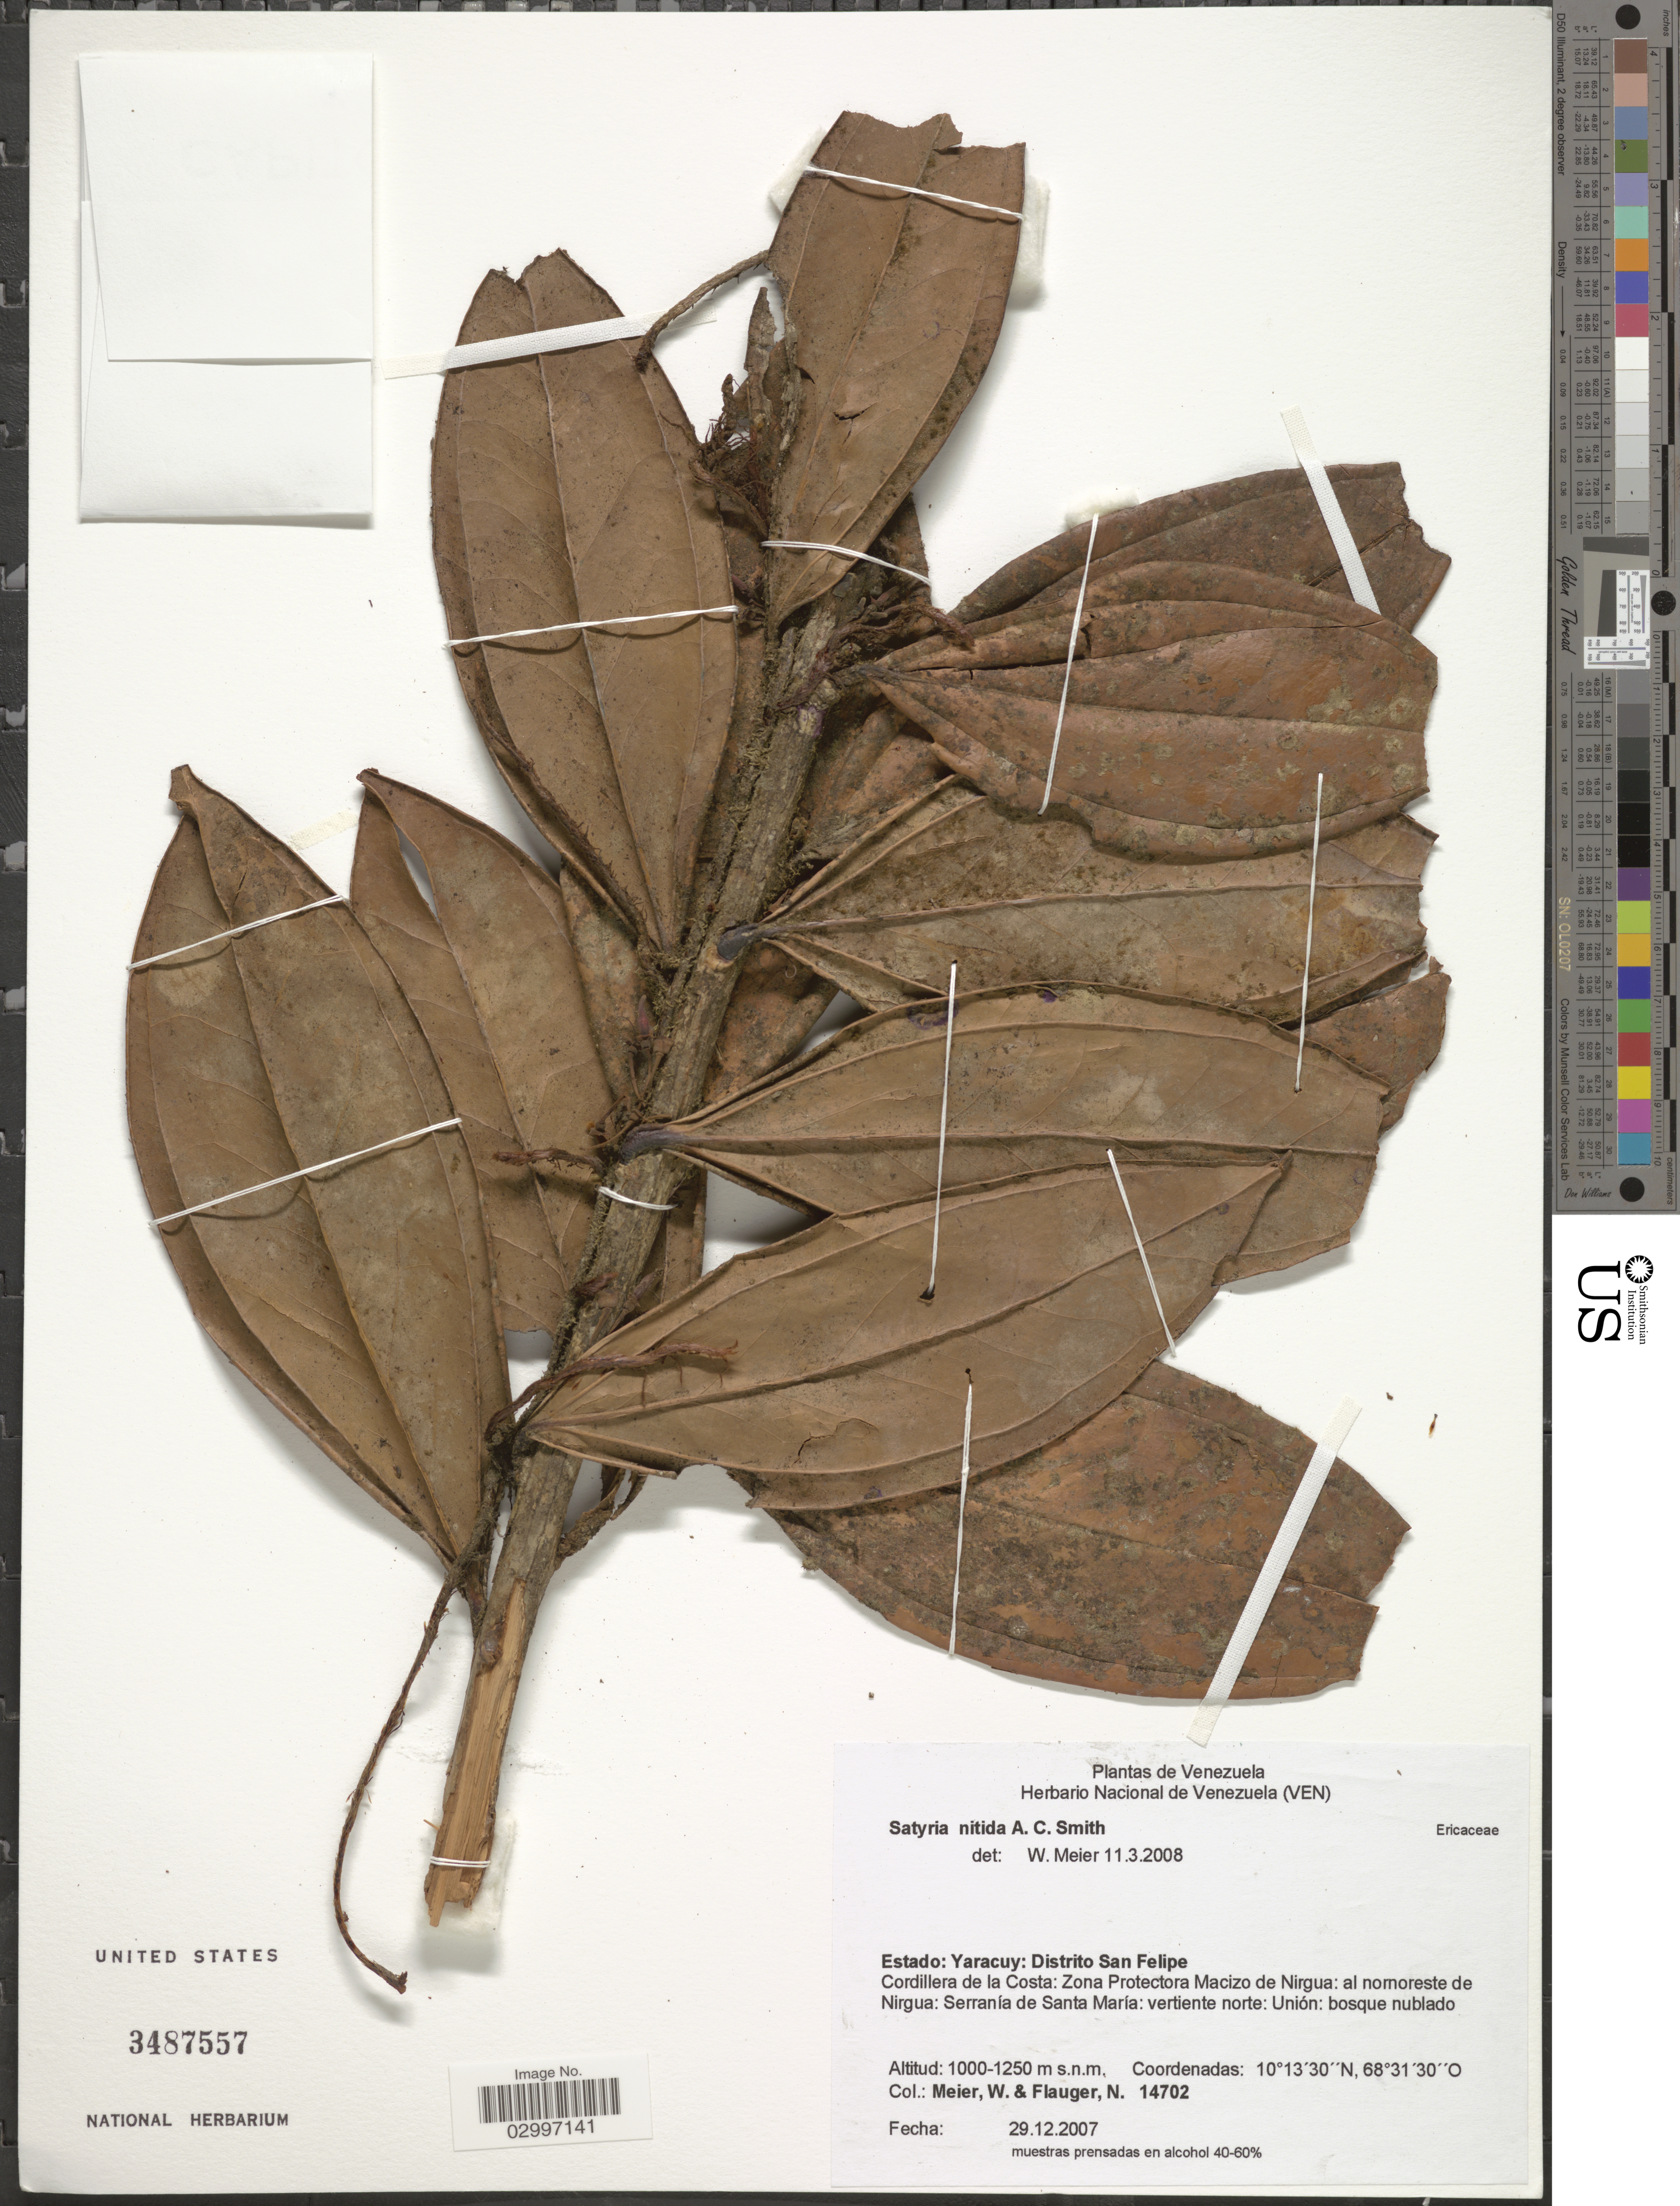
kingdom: Plantae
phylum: Tracheophyta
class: Magnoliopsida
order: Ericales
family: Ericaceae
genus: Satyria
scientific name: Satyria nitida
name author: A.C. Sm.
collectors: W. Meier & N. Flauger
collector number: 14702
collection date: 2007-12-29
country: Venezuela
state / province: Yaracuy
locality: Distrito San Felipe, Cordillera de la Costa: Zona Protectora Macizo de Nirgua: al nomoreste de Nirgua: Serranía de Santa María: vertiente norte: Unión.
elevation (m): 1000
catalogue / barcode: US 3487557